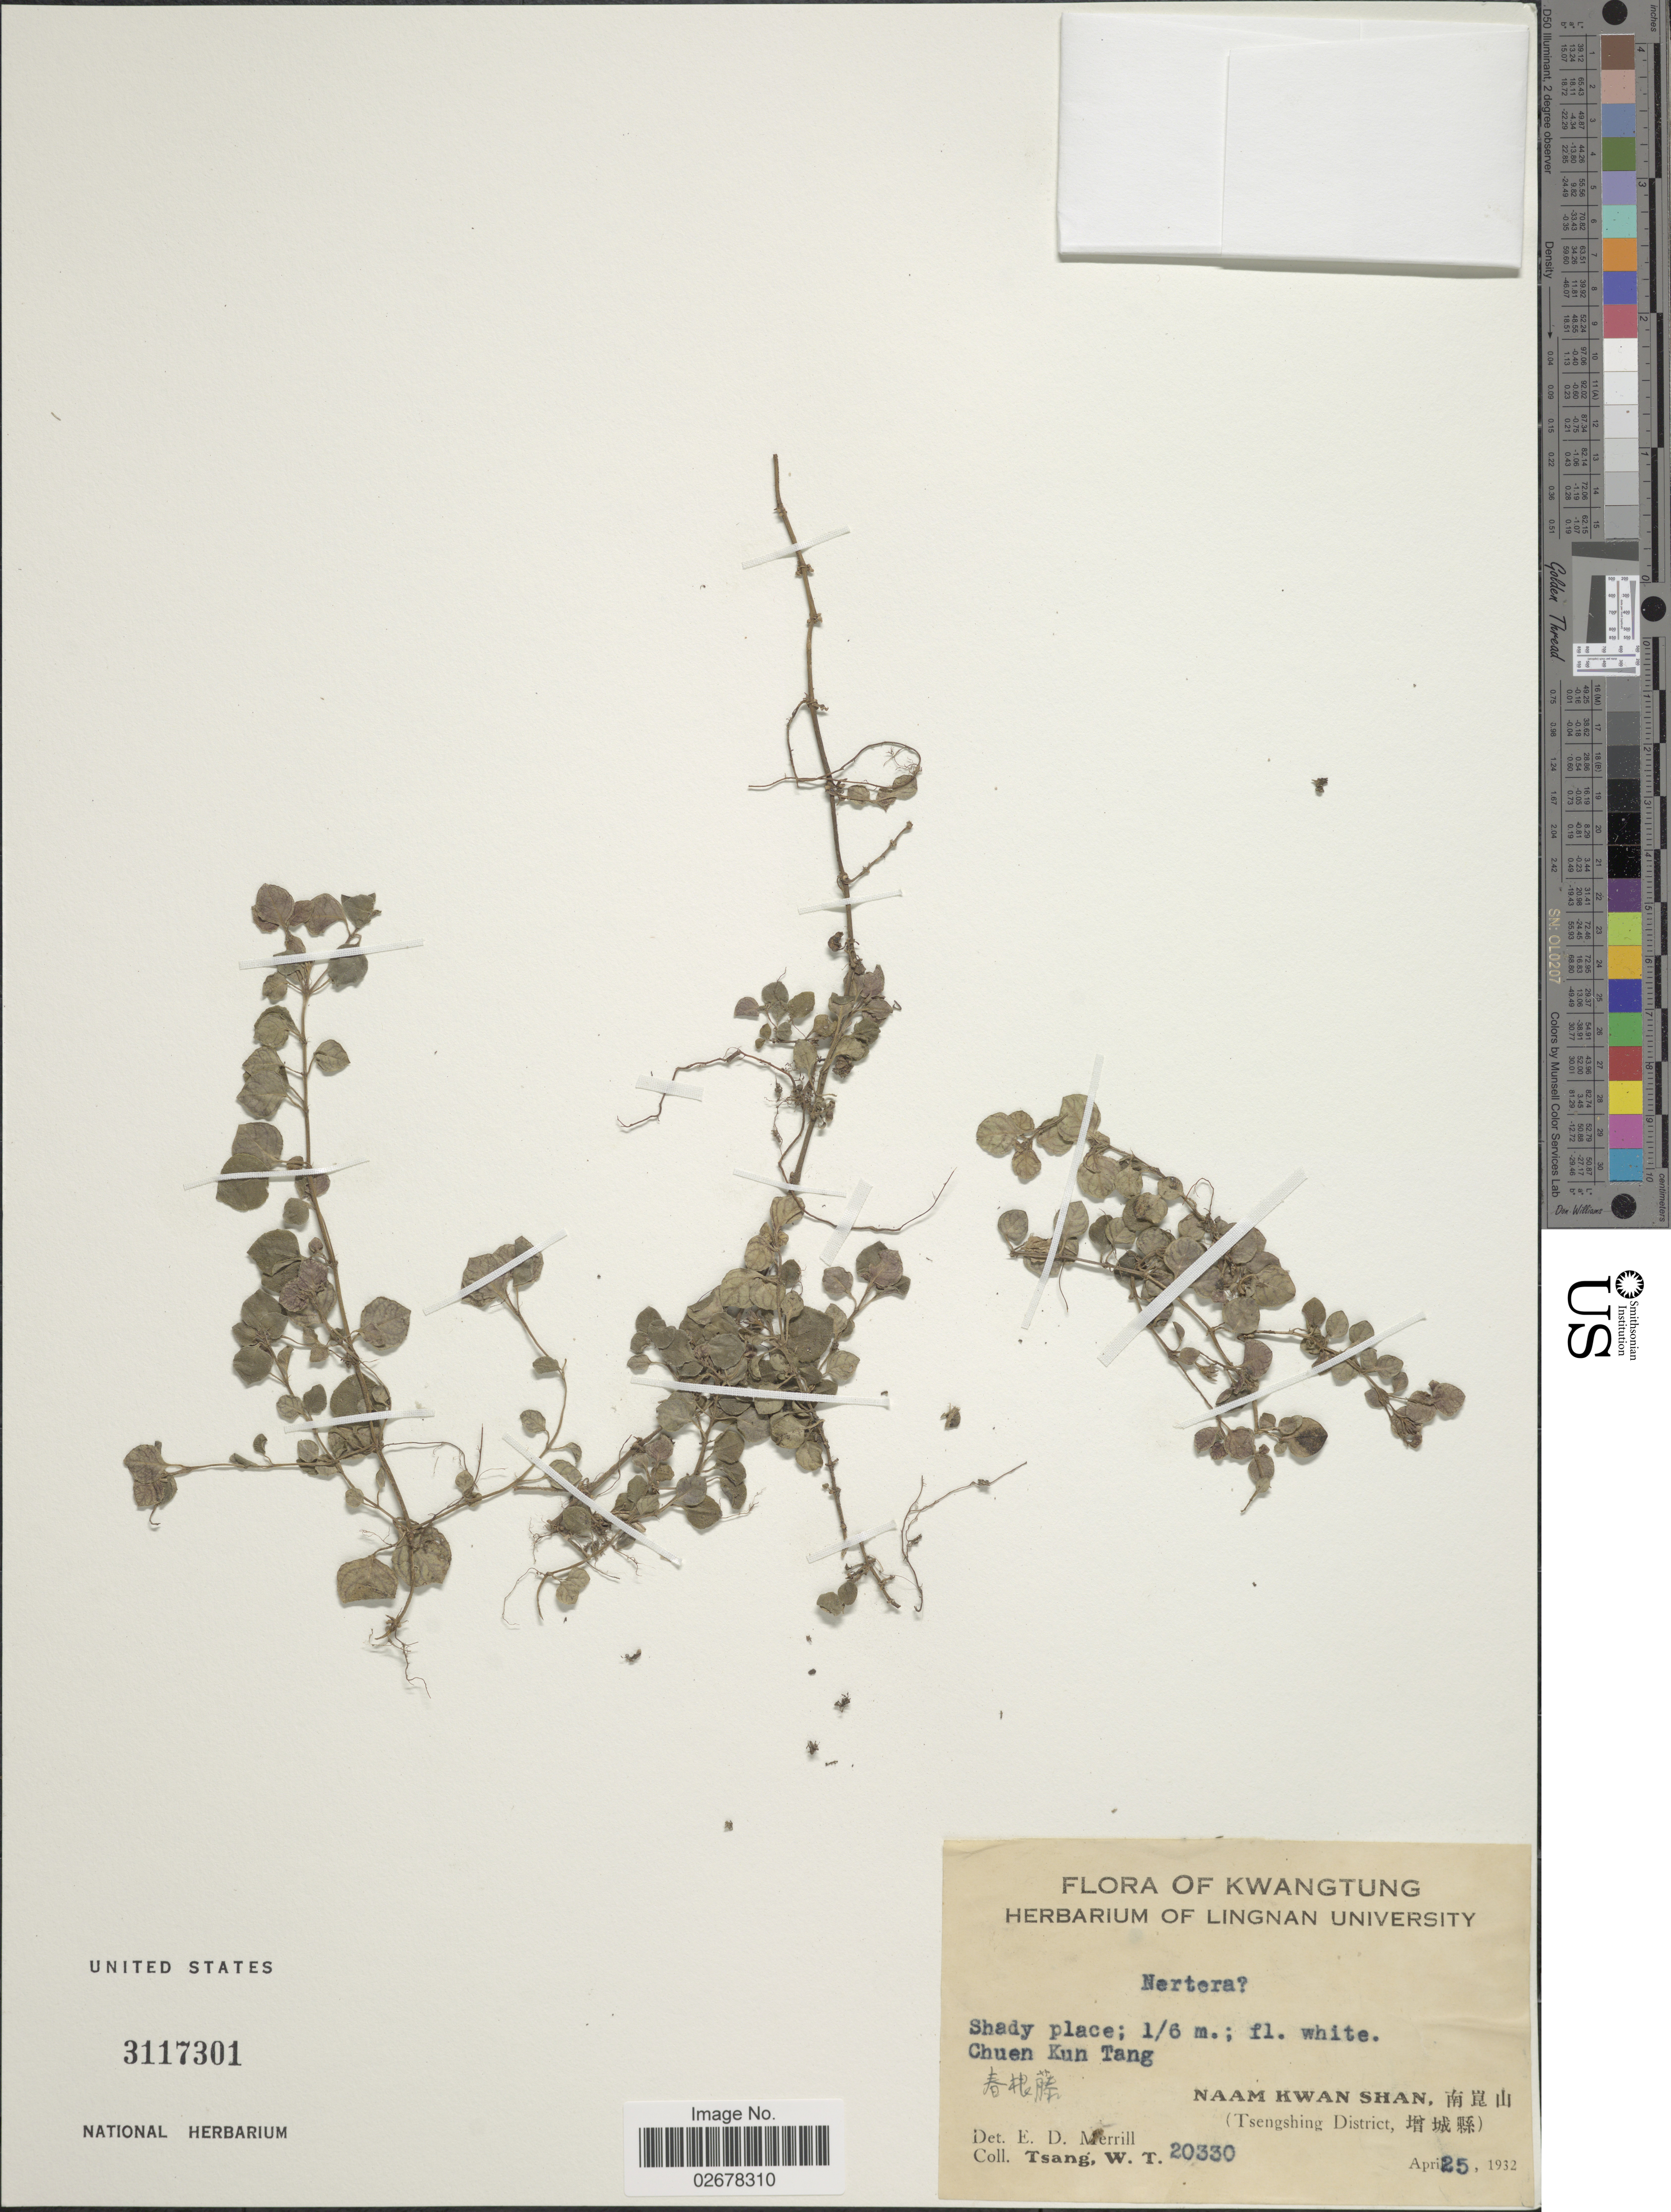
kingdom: Plantae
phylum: Tracheophyta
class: Magnoliopsida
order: Gentianales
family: Rubiaceae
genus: Nertera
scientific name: Nertera sp.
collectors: W. T. Tsang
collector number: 20330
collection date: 1932-04-25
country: China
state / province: Guangdong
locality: Kwangtung, Chuen Kun Tang, Naam Kwan Shan (Tsengshing District).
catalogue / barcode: US 3117301